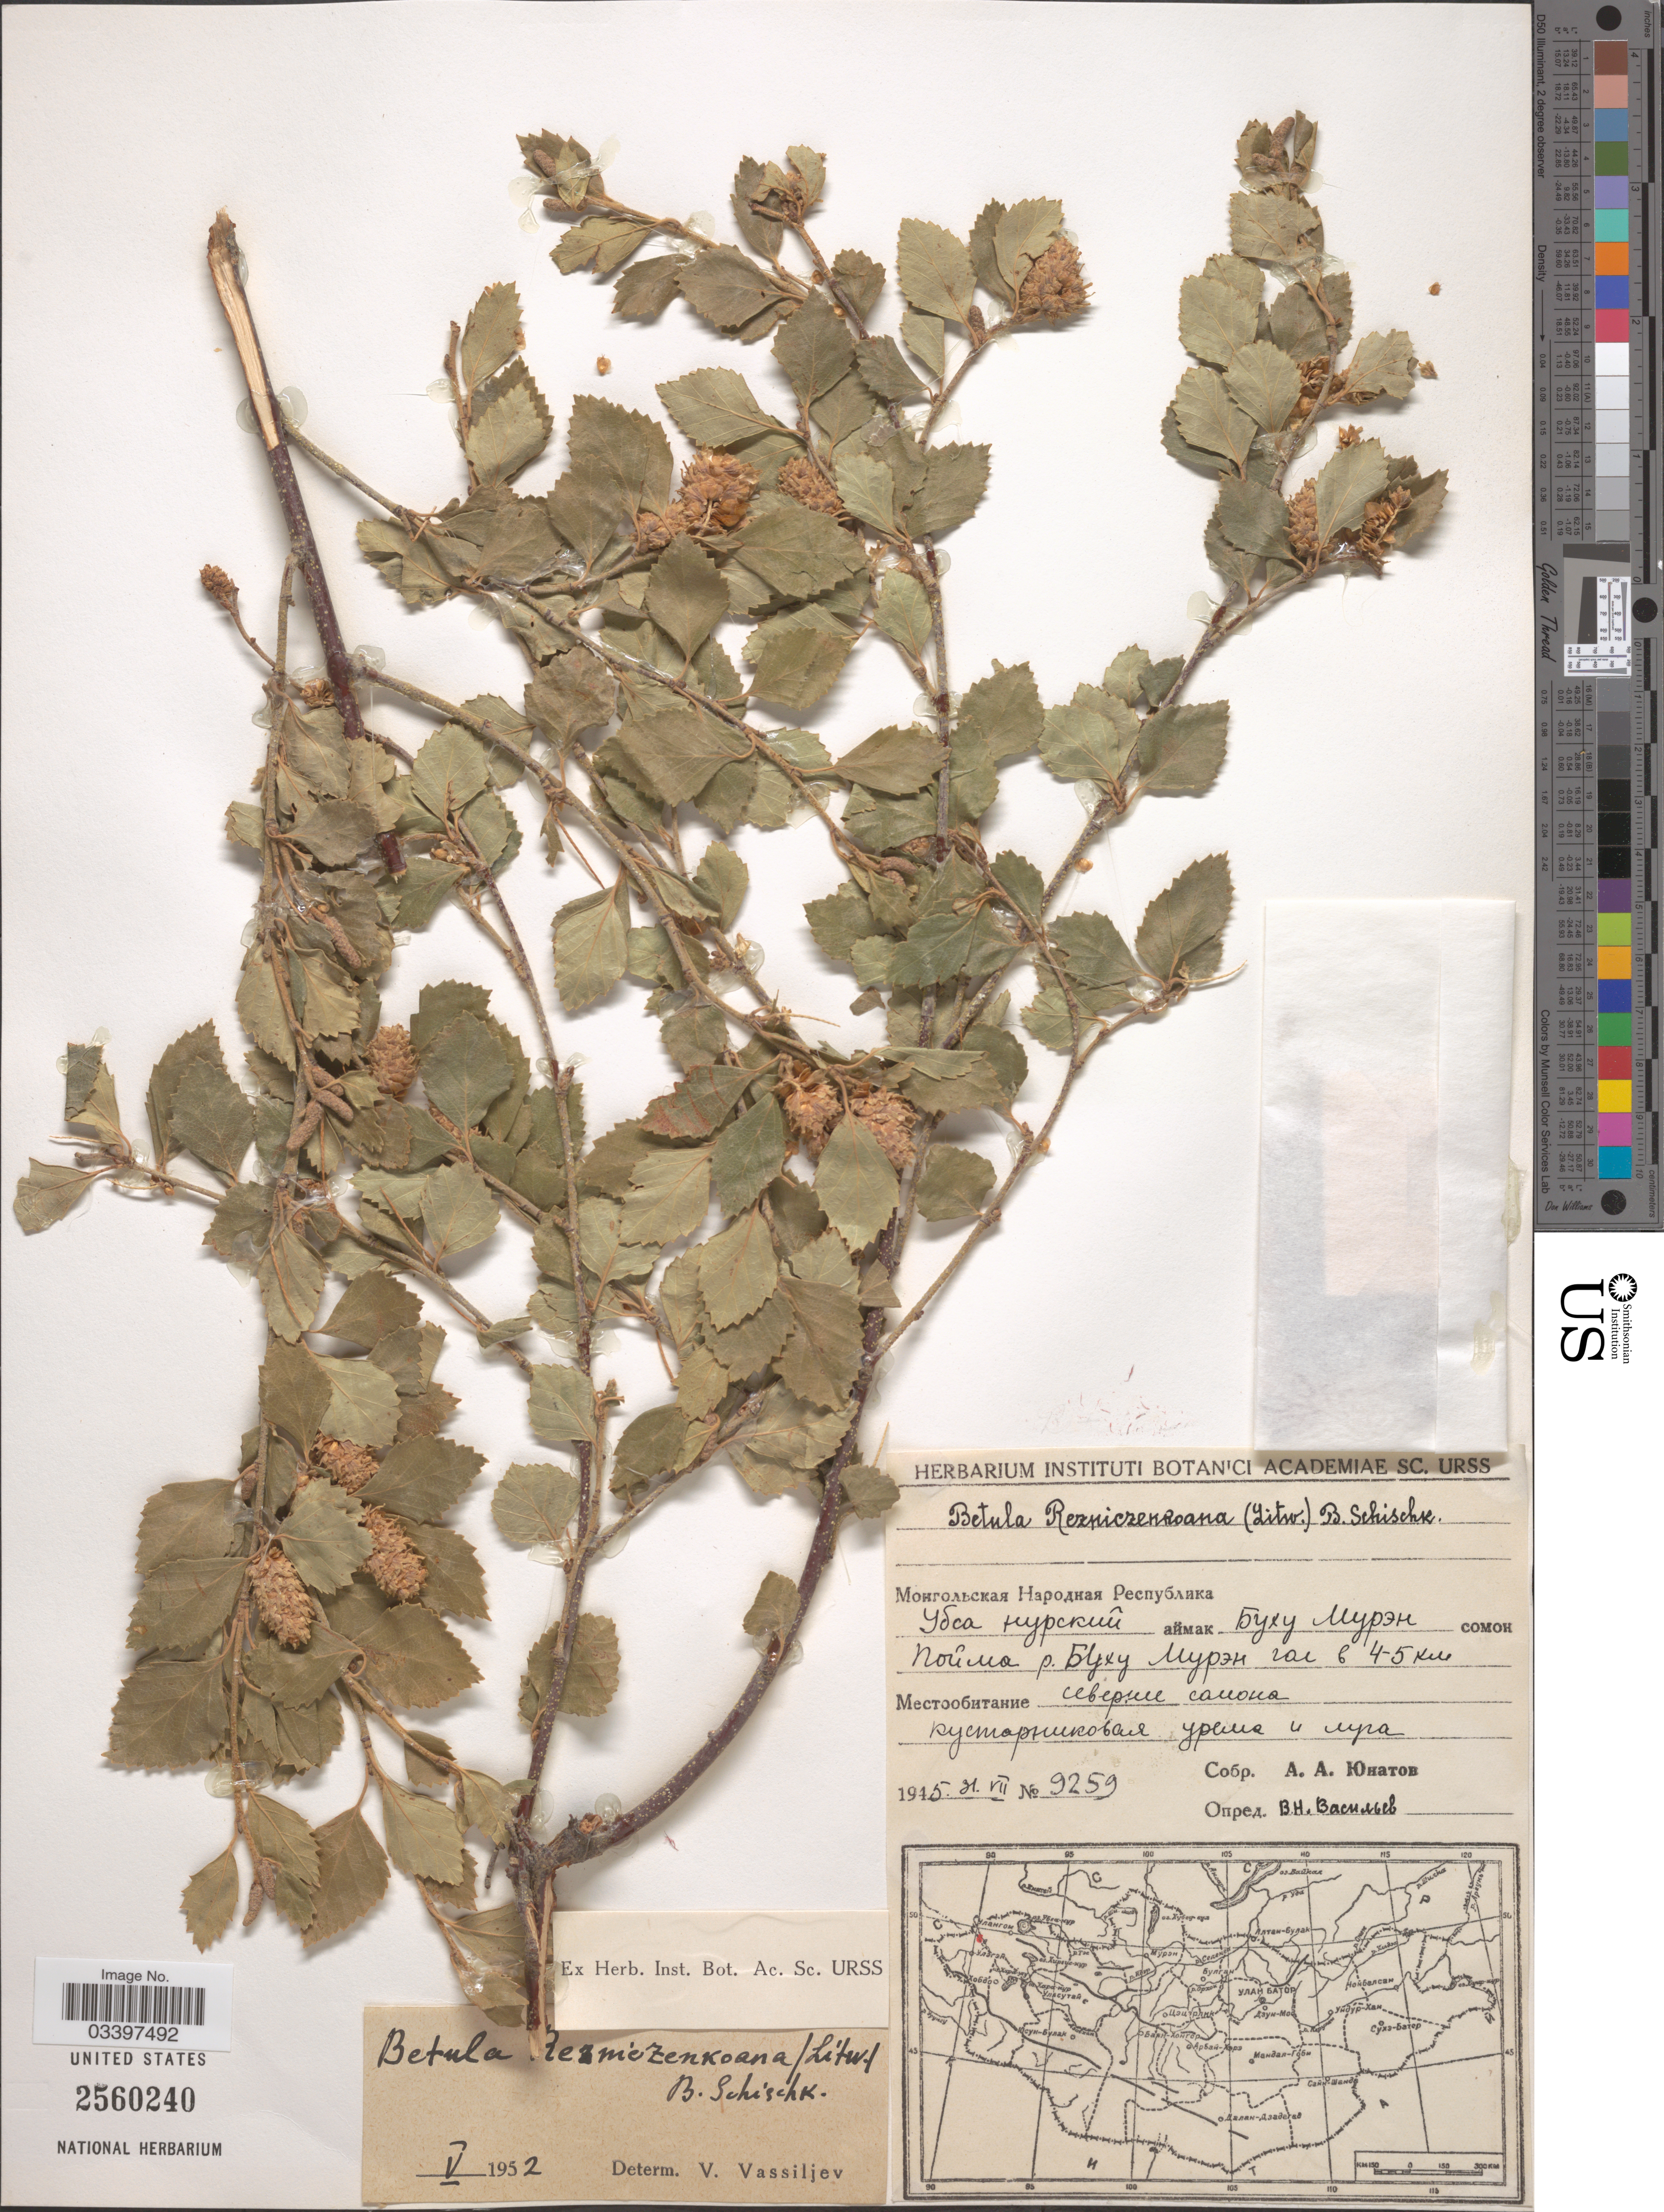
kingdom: Plantae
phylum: Tracheophyta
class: Magnoliopsida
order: Fagales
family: Betulaceae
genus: Betula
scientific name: Betula rezniczenkoana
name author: (Litv.) Schischk.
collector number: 9259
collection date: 1945-07-31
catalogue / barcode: US 2560240